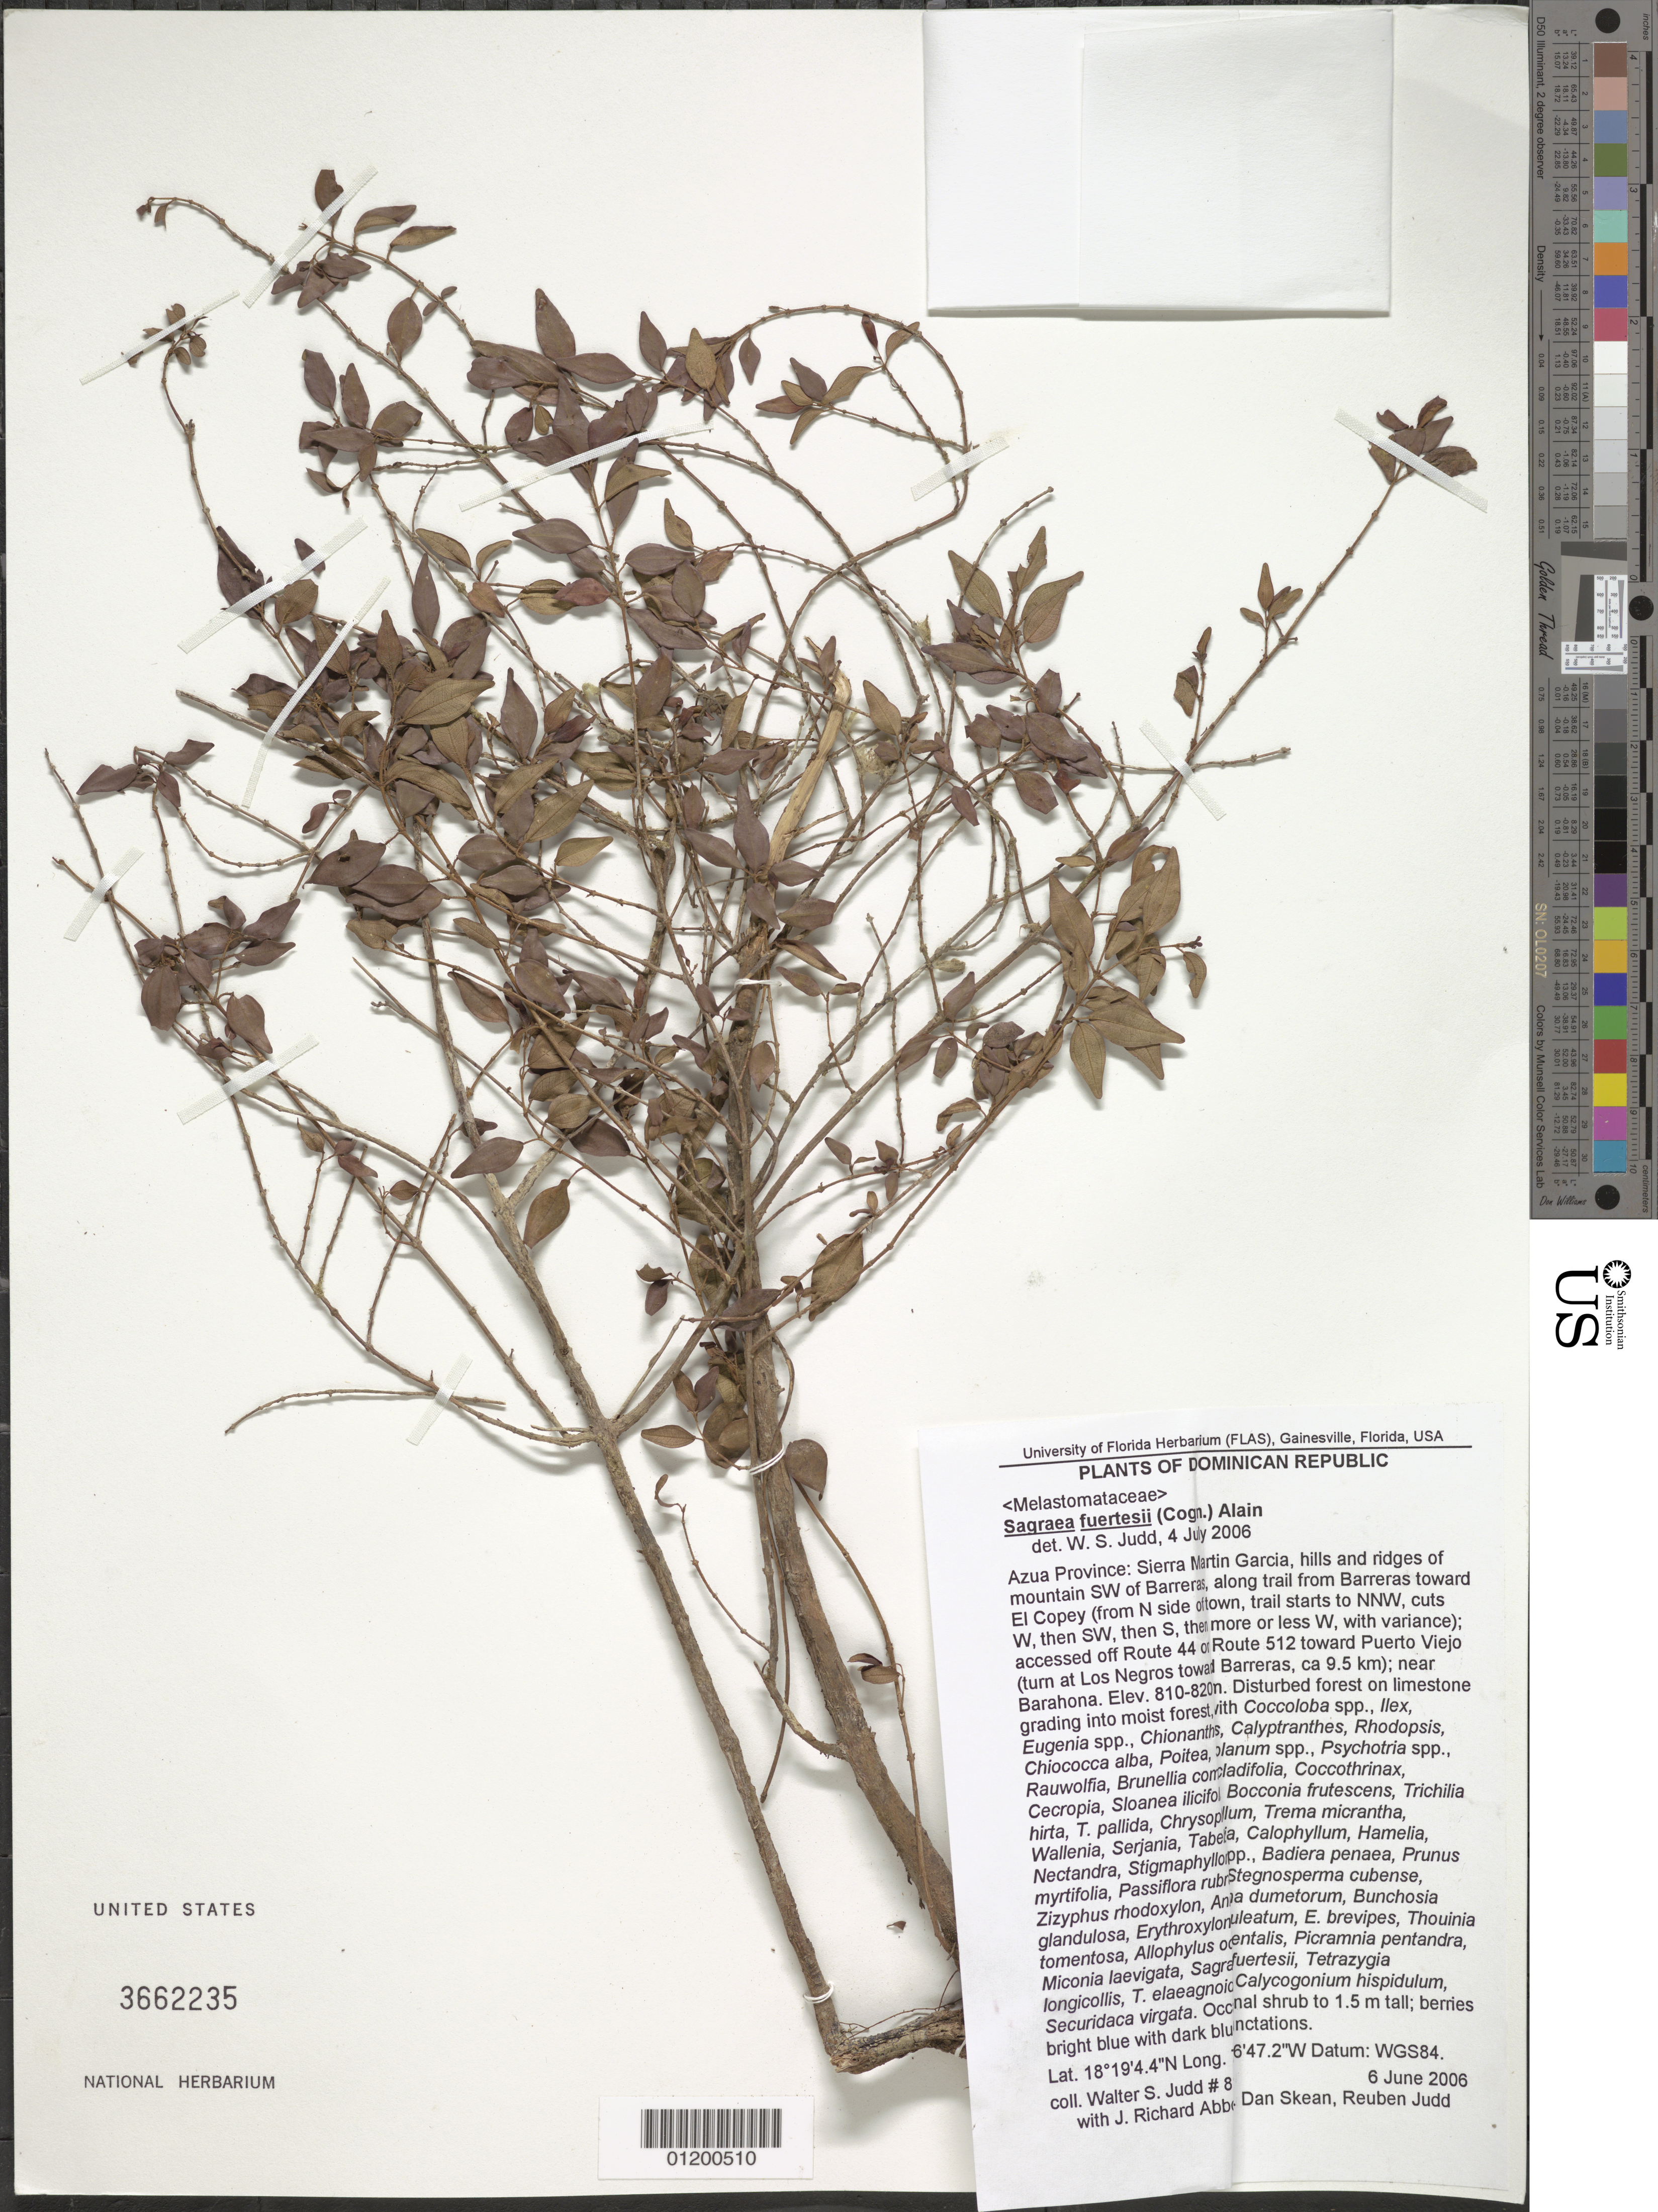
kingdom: Plantae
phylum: Tracheophyta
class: Magnoliopsida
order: Myrtales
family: Melastomataceae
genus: Sagraea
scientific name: Sagraea fuertesii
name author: (Cogn.) Alain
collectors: W. Judd, J. R. Abbott, D. Skean & R. Judd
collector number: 8148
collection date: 2006-06-06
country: Dominican Republic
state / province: Azua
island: Hispaniola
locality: Sierra Martin Garcia, hills and ridges of mountain SW of Barreras, along trail from Barreras toward El Copey (from N side of town, trail starts to NNW, cuts W, then SW, then S, then more or less W, with variance); accessed off Route 44 on Route 512 toward Puerto Viejo (turn at Los Negros toward Barreras, ca 9.5 km); near Barahona.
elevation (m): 810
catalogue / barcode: US 3662235